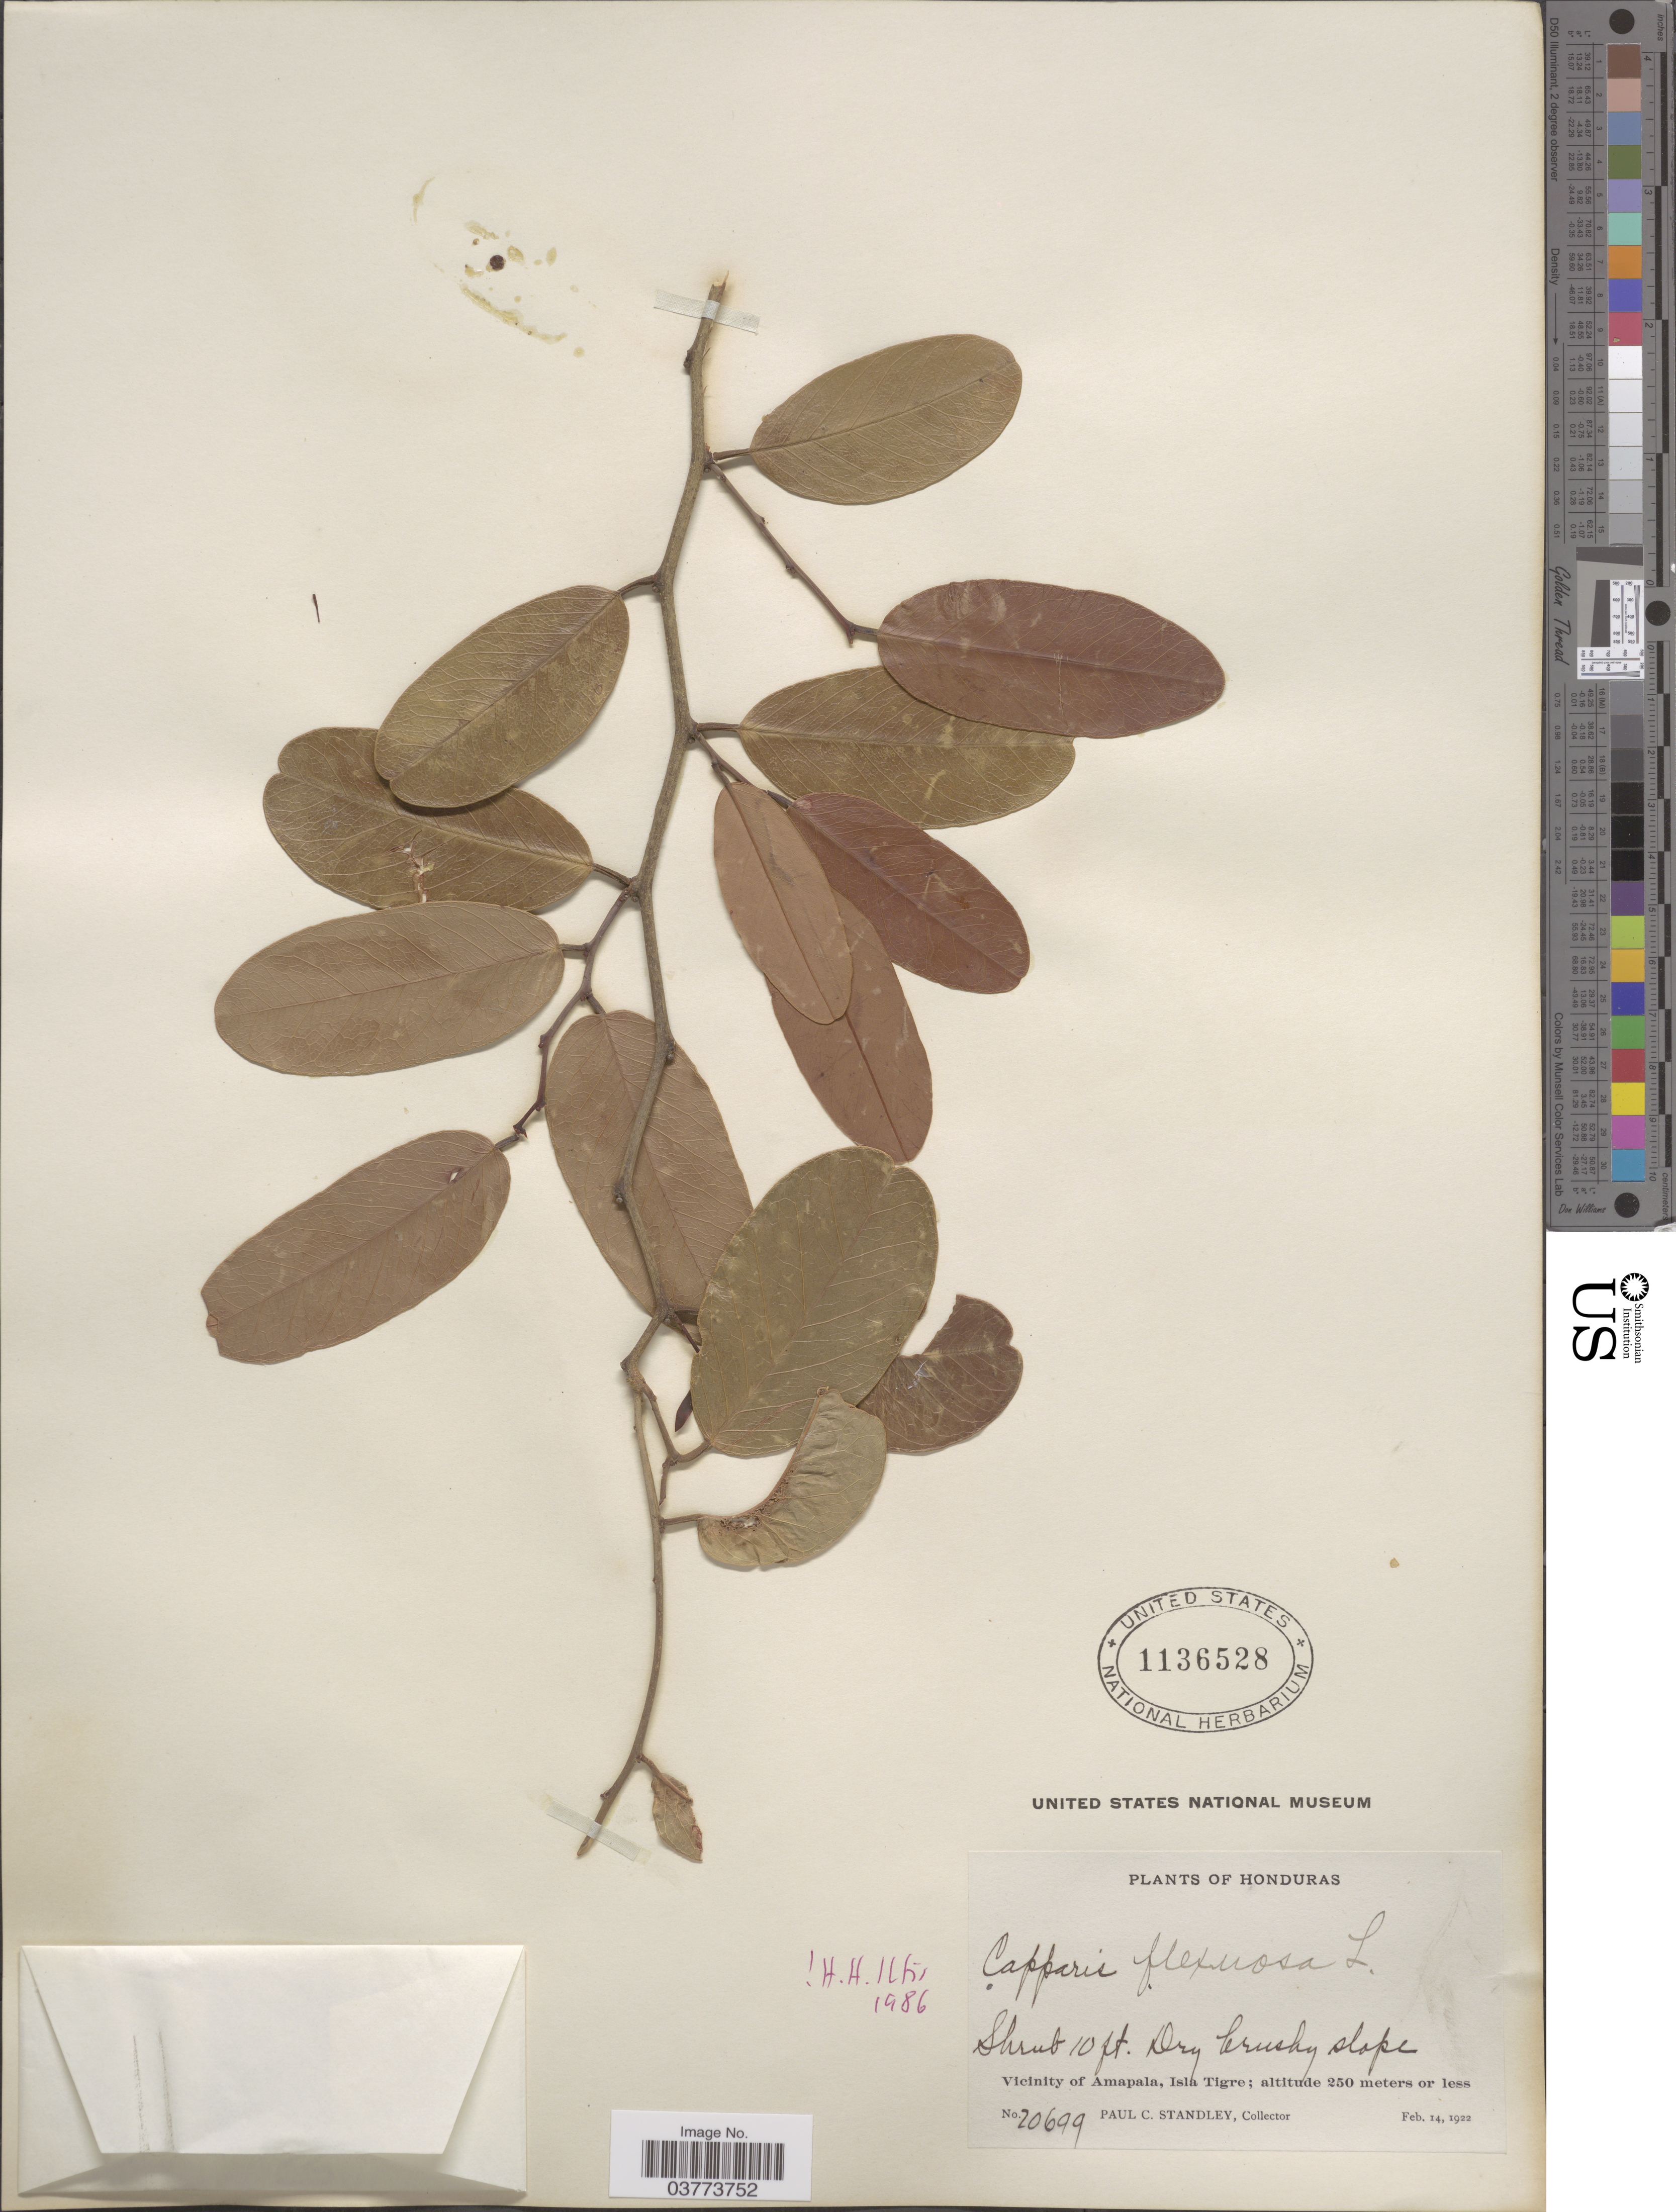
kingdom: Plantae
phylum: Tracheophyta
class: Magnoliopsida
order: Brassicales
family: Capparaceae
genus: Cynophalla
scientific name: Cynophalla flexuosa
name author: (L.) J. Presl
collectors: P. C. Standley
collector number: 20699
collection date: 1922-02-14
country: Honduras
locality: Vicinity of Amapala, Isla Tigre.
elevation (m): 250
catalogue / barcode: US 1136528